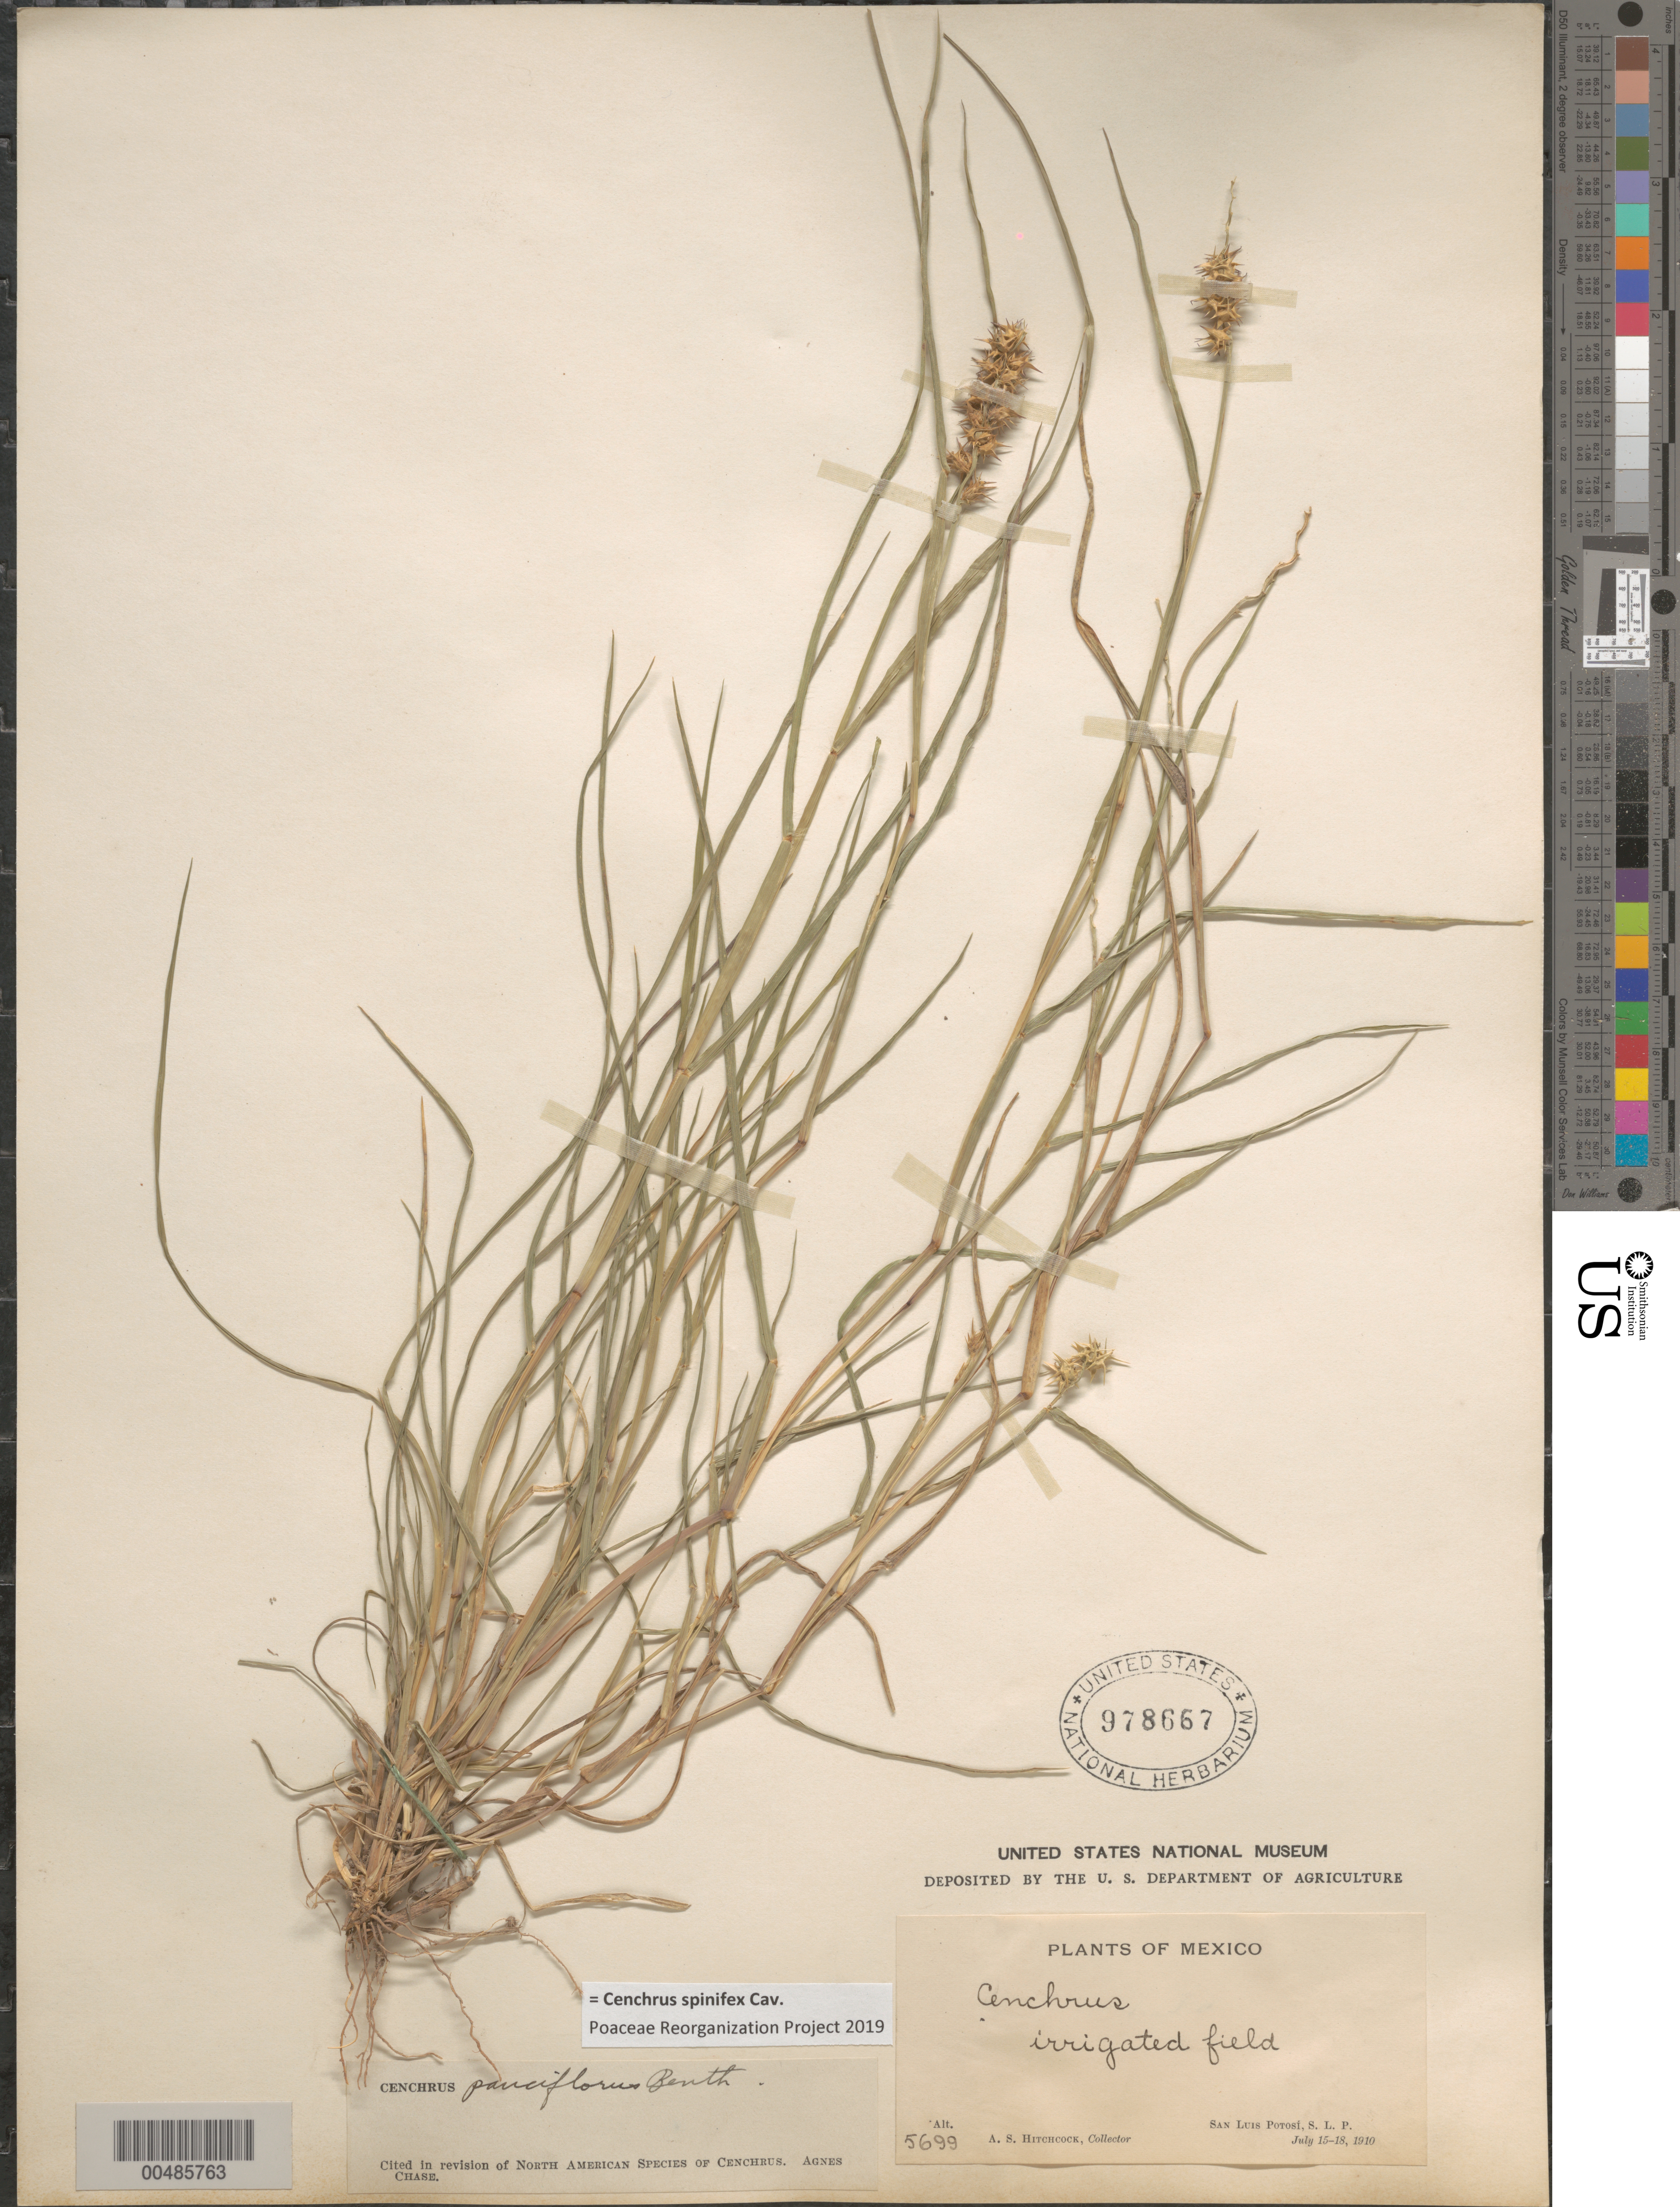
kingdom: Plantae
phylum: Tracheophyta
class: Liliopsida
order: Poales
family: Poaceae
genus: Cenchrus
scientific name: Cenchrus spinifex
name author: Cav.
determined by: Poaceae Reorganization Project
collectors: A. S. Hitchcock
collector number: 5699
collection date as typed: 15 Jul 1910 to 18 Jul 1910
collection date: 1910-07-15/1910-07-18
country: Mexico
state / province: San Luis Potosi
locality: San Luis Potosi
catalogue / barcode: US 978667